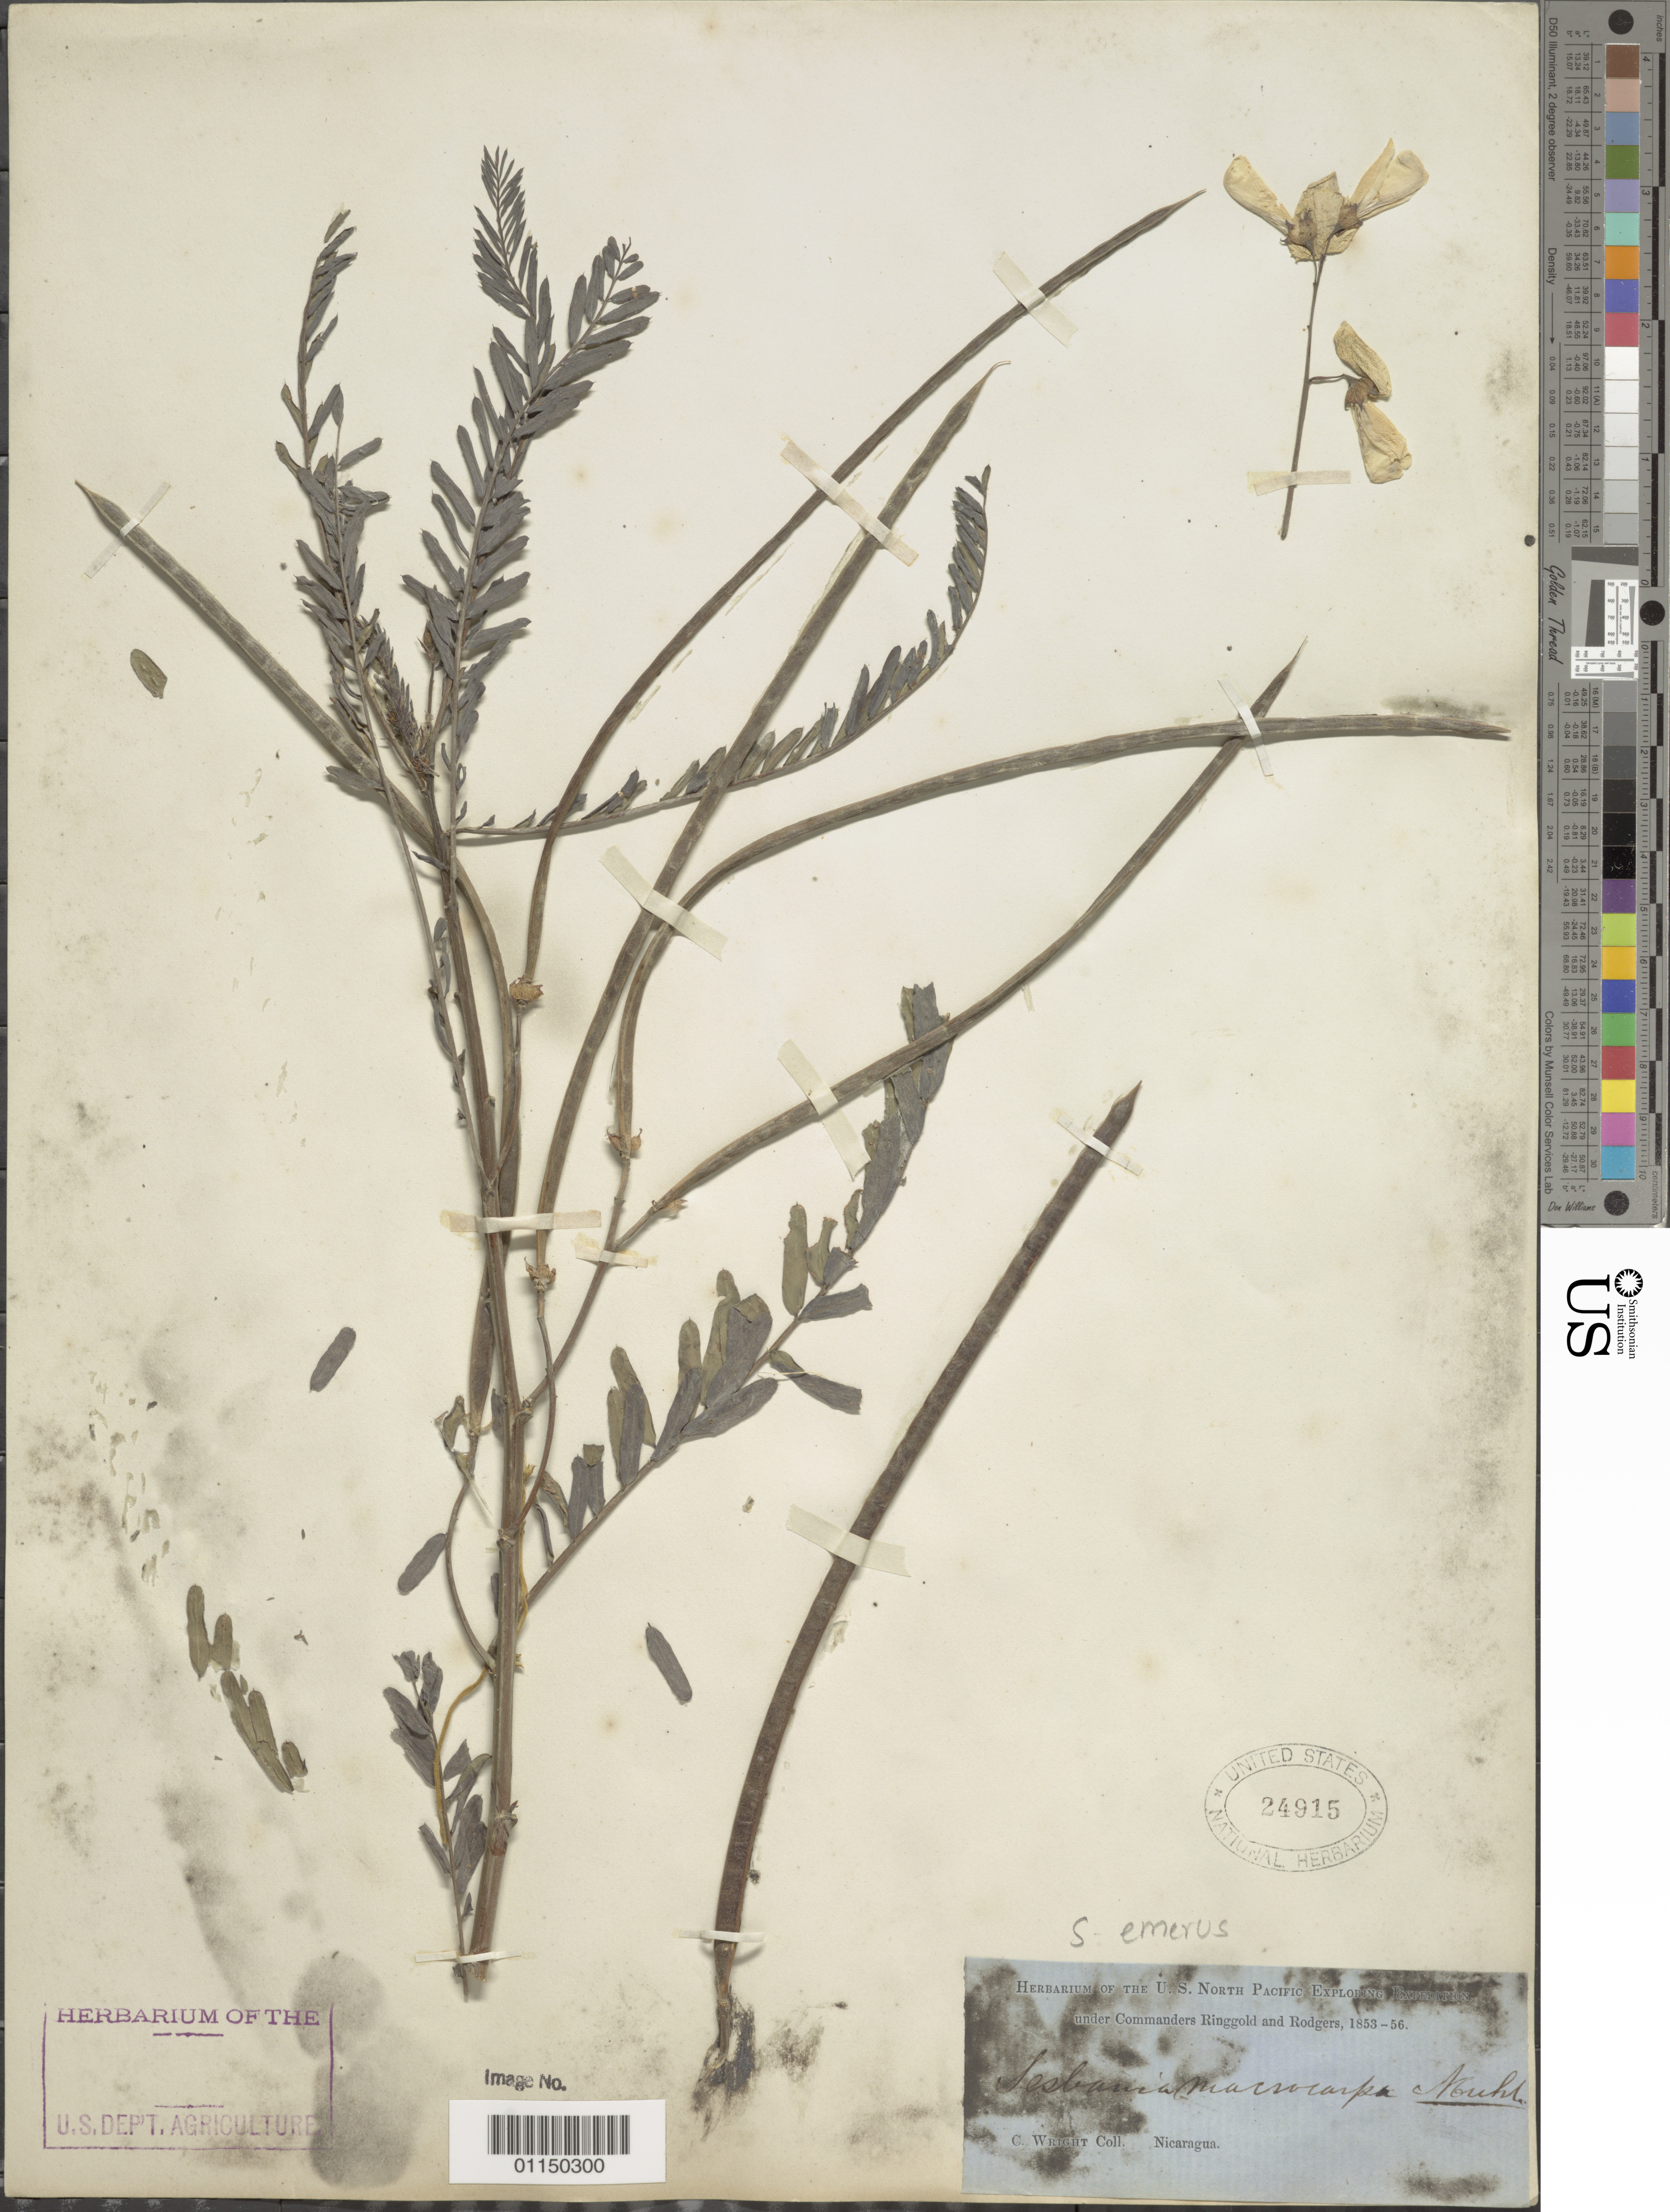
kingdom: Plantae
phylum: Tracheophyta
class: Magnoliopsida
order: Fabales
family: Fabaceae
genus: Sesbania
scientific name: Sesbania emerus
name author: (Aubl.) Urb.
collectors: C. Wright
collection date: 1853/1856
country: Nicaragua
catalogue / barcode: US 24915